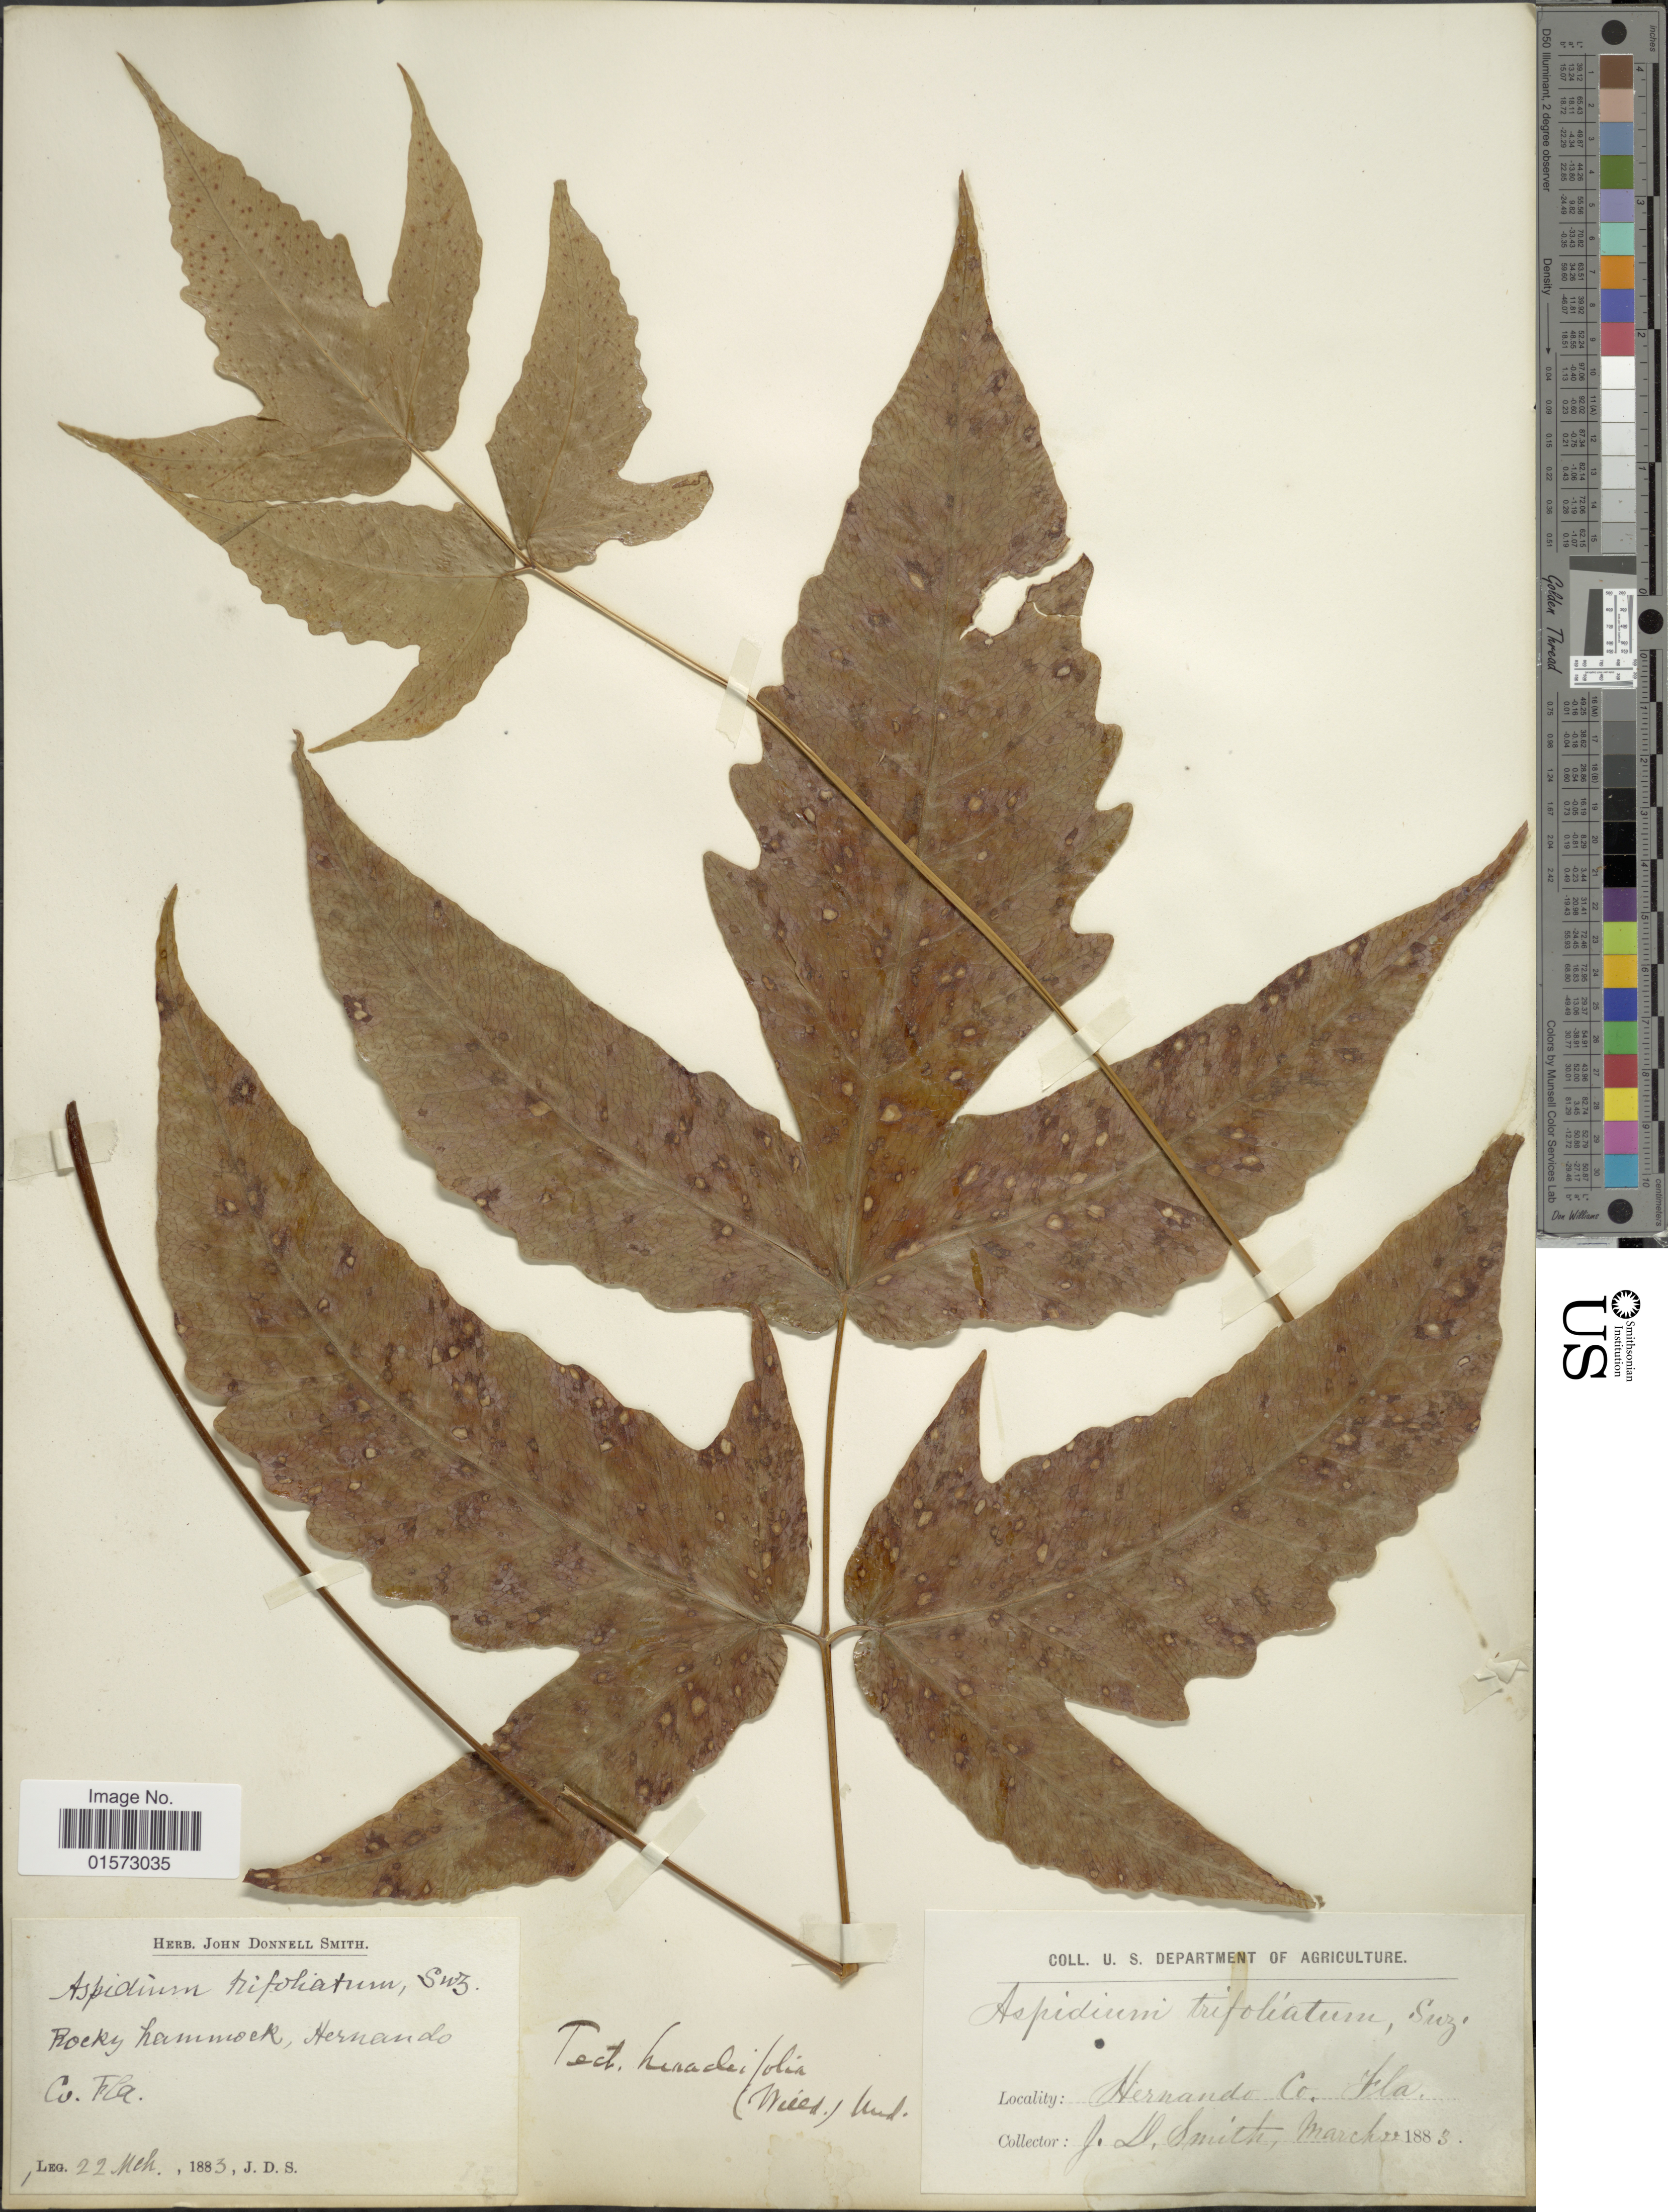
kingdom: Plantae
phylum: Tracheophyta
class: Polypodiopsida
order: Polypodiales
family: Tectariaceae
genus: Tectaria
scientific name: Tectaria heracleifolia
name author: (Willd.) Underw.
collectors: J. Donnell Smith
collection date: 1883-03-22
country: United States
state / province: Florida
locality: Rocky hammock, Hernando Co